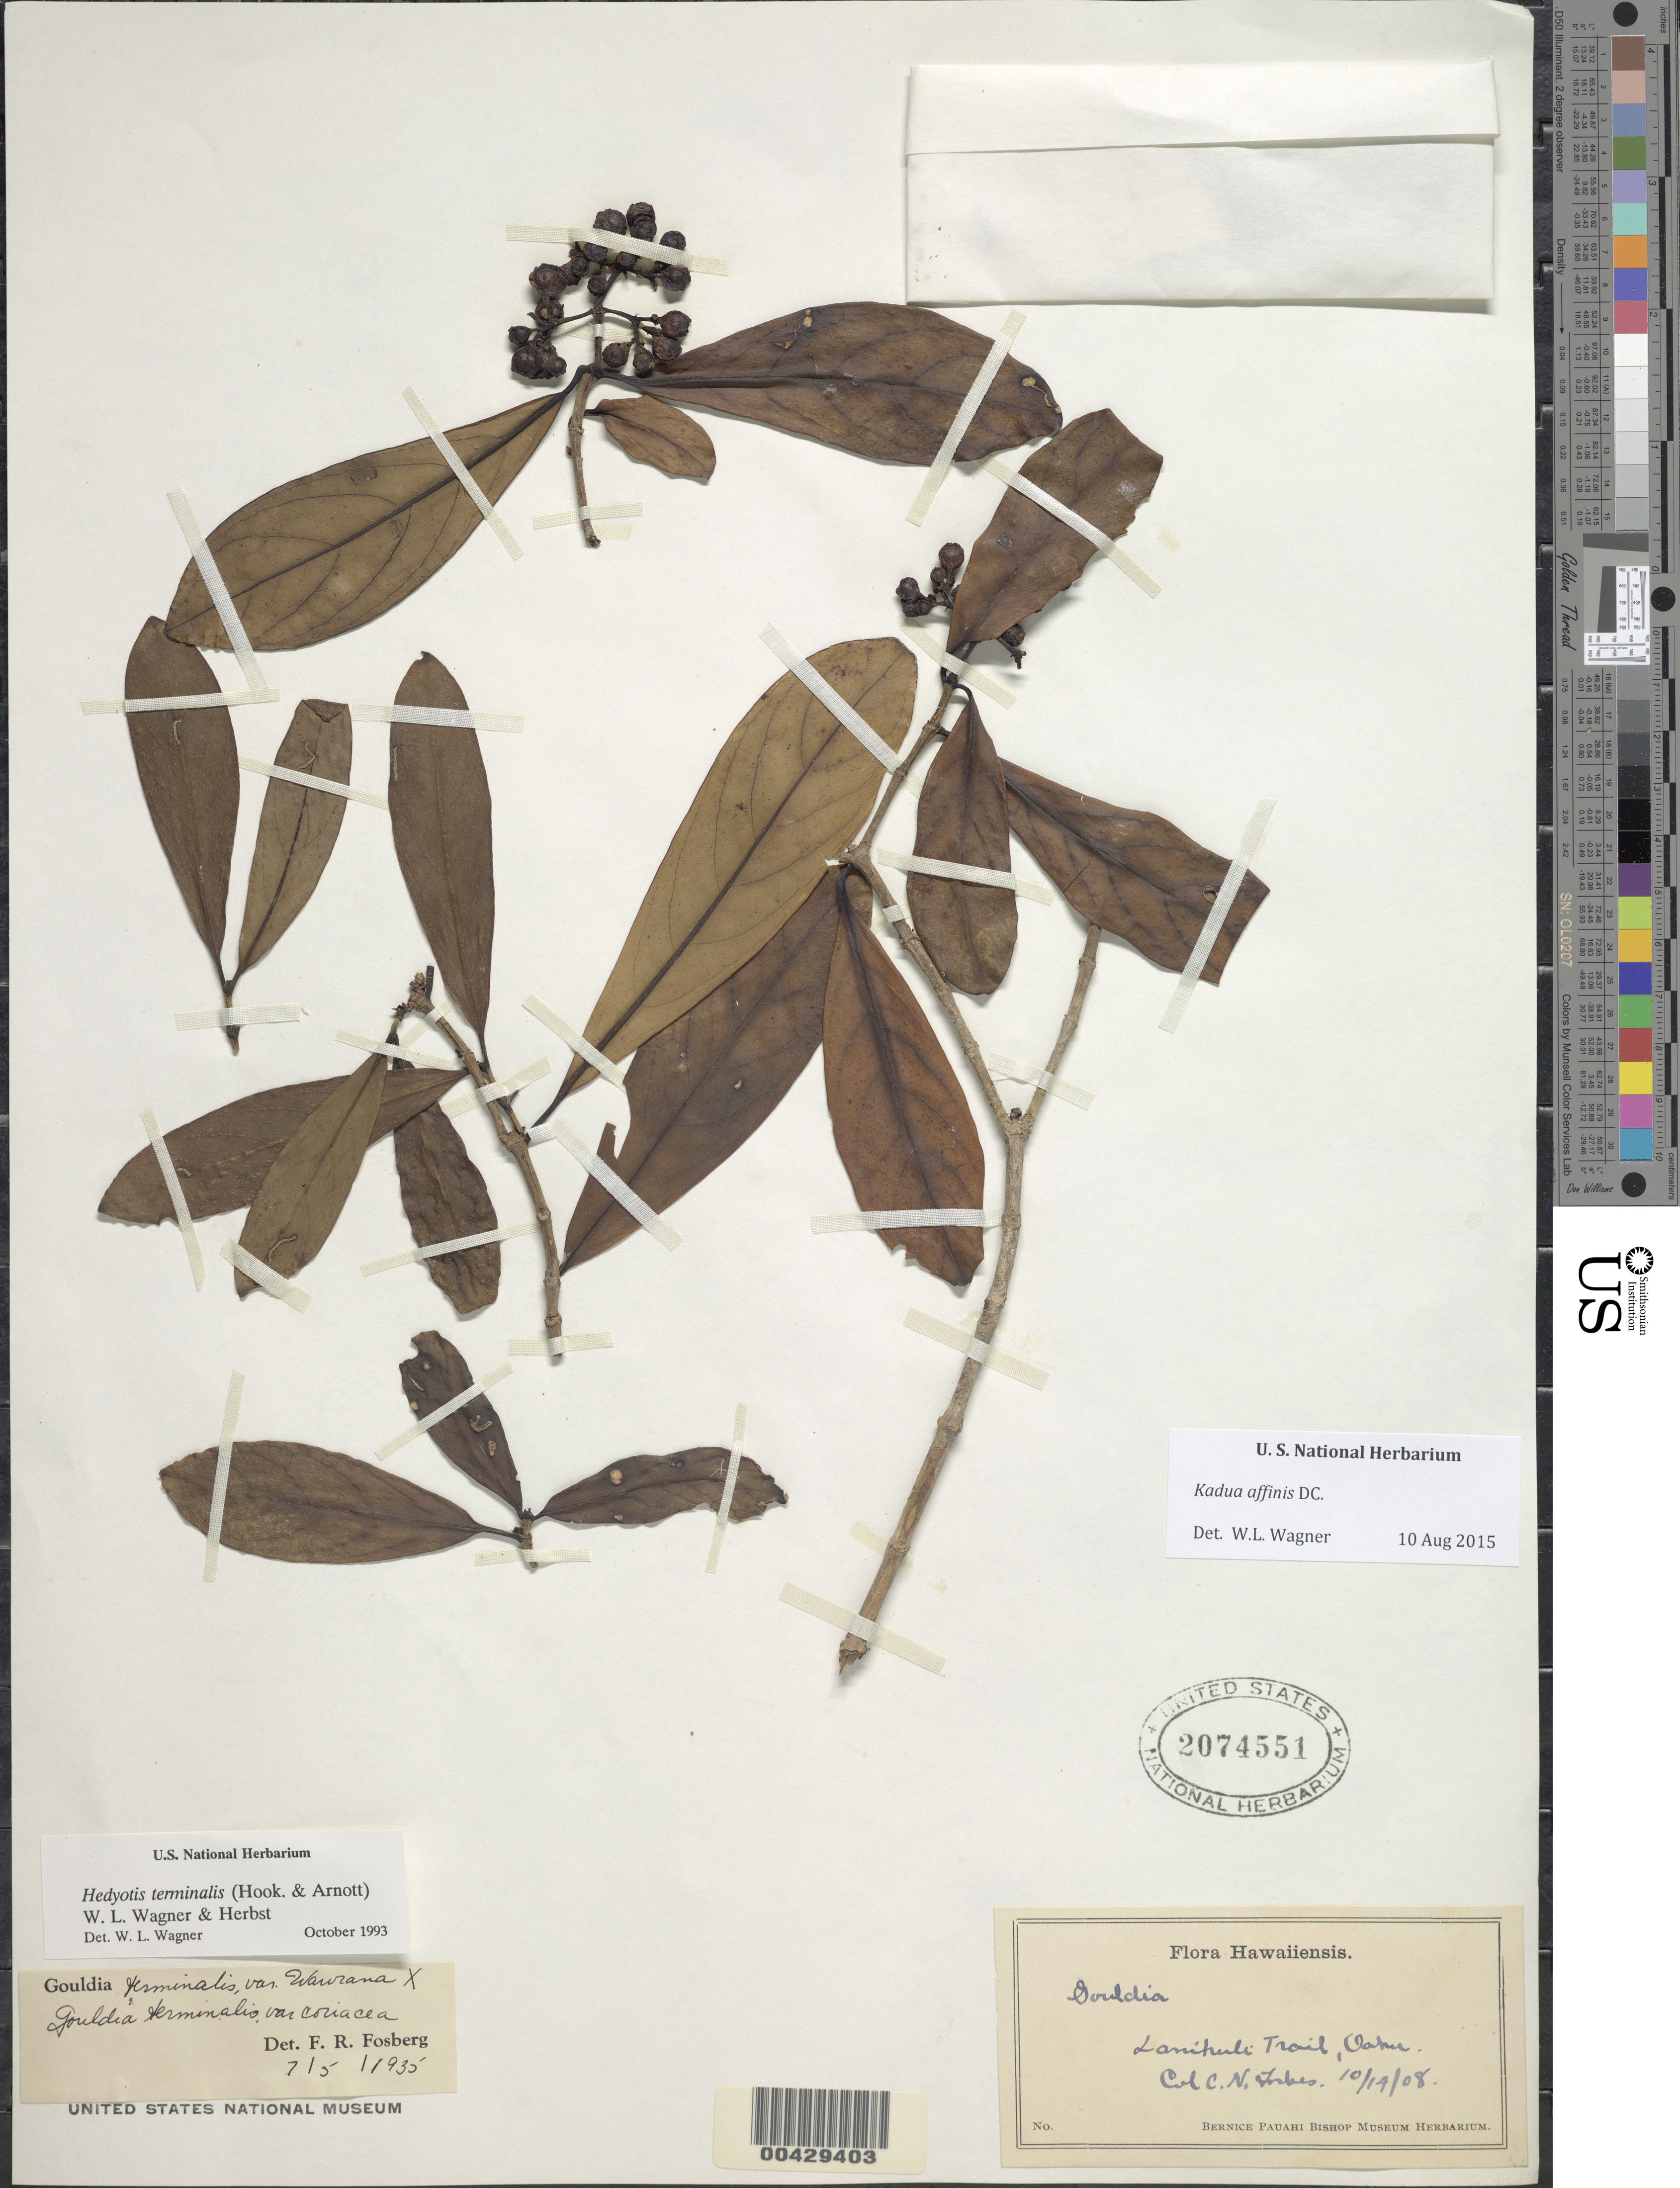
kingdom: Plantae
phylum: Tracheophyta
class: Magnoliopsida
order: Gentianales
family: Rubiaceae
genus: Kadua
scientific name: Kadua affinis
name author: DC.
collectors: C. N. Forbes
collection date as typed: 14 Oct 1908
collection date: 1908-10-14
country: United States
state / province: Hawaii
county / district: Honolulu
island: Oahu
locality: Lanihuli Trail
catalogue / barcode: US 2074551